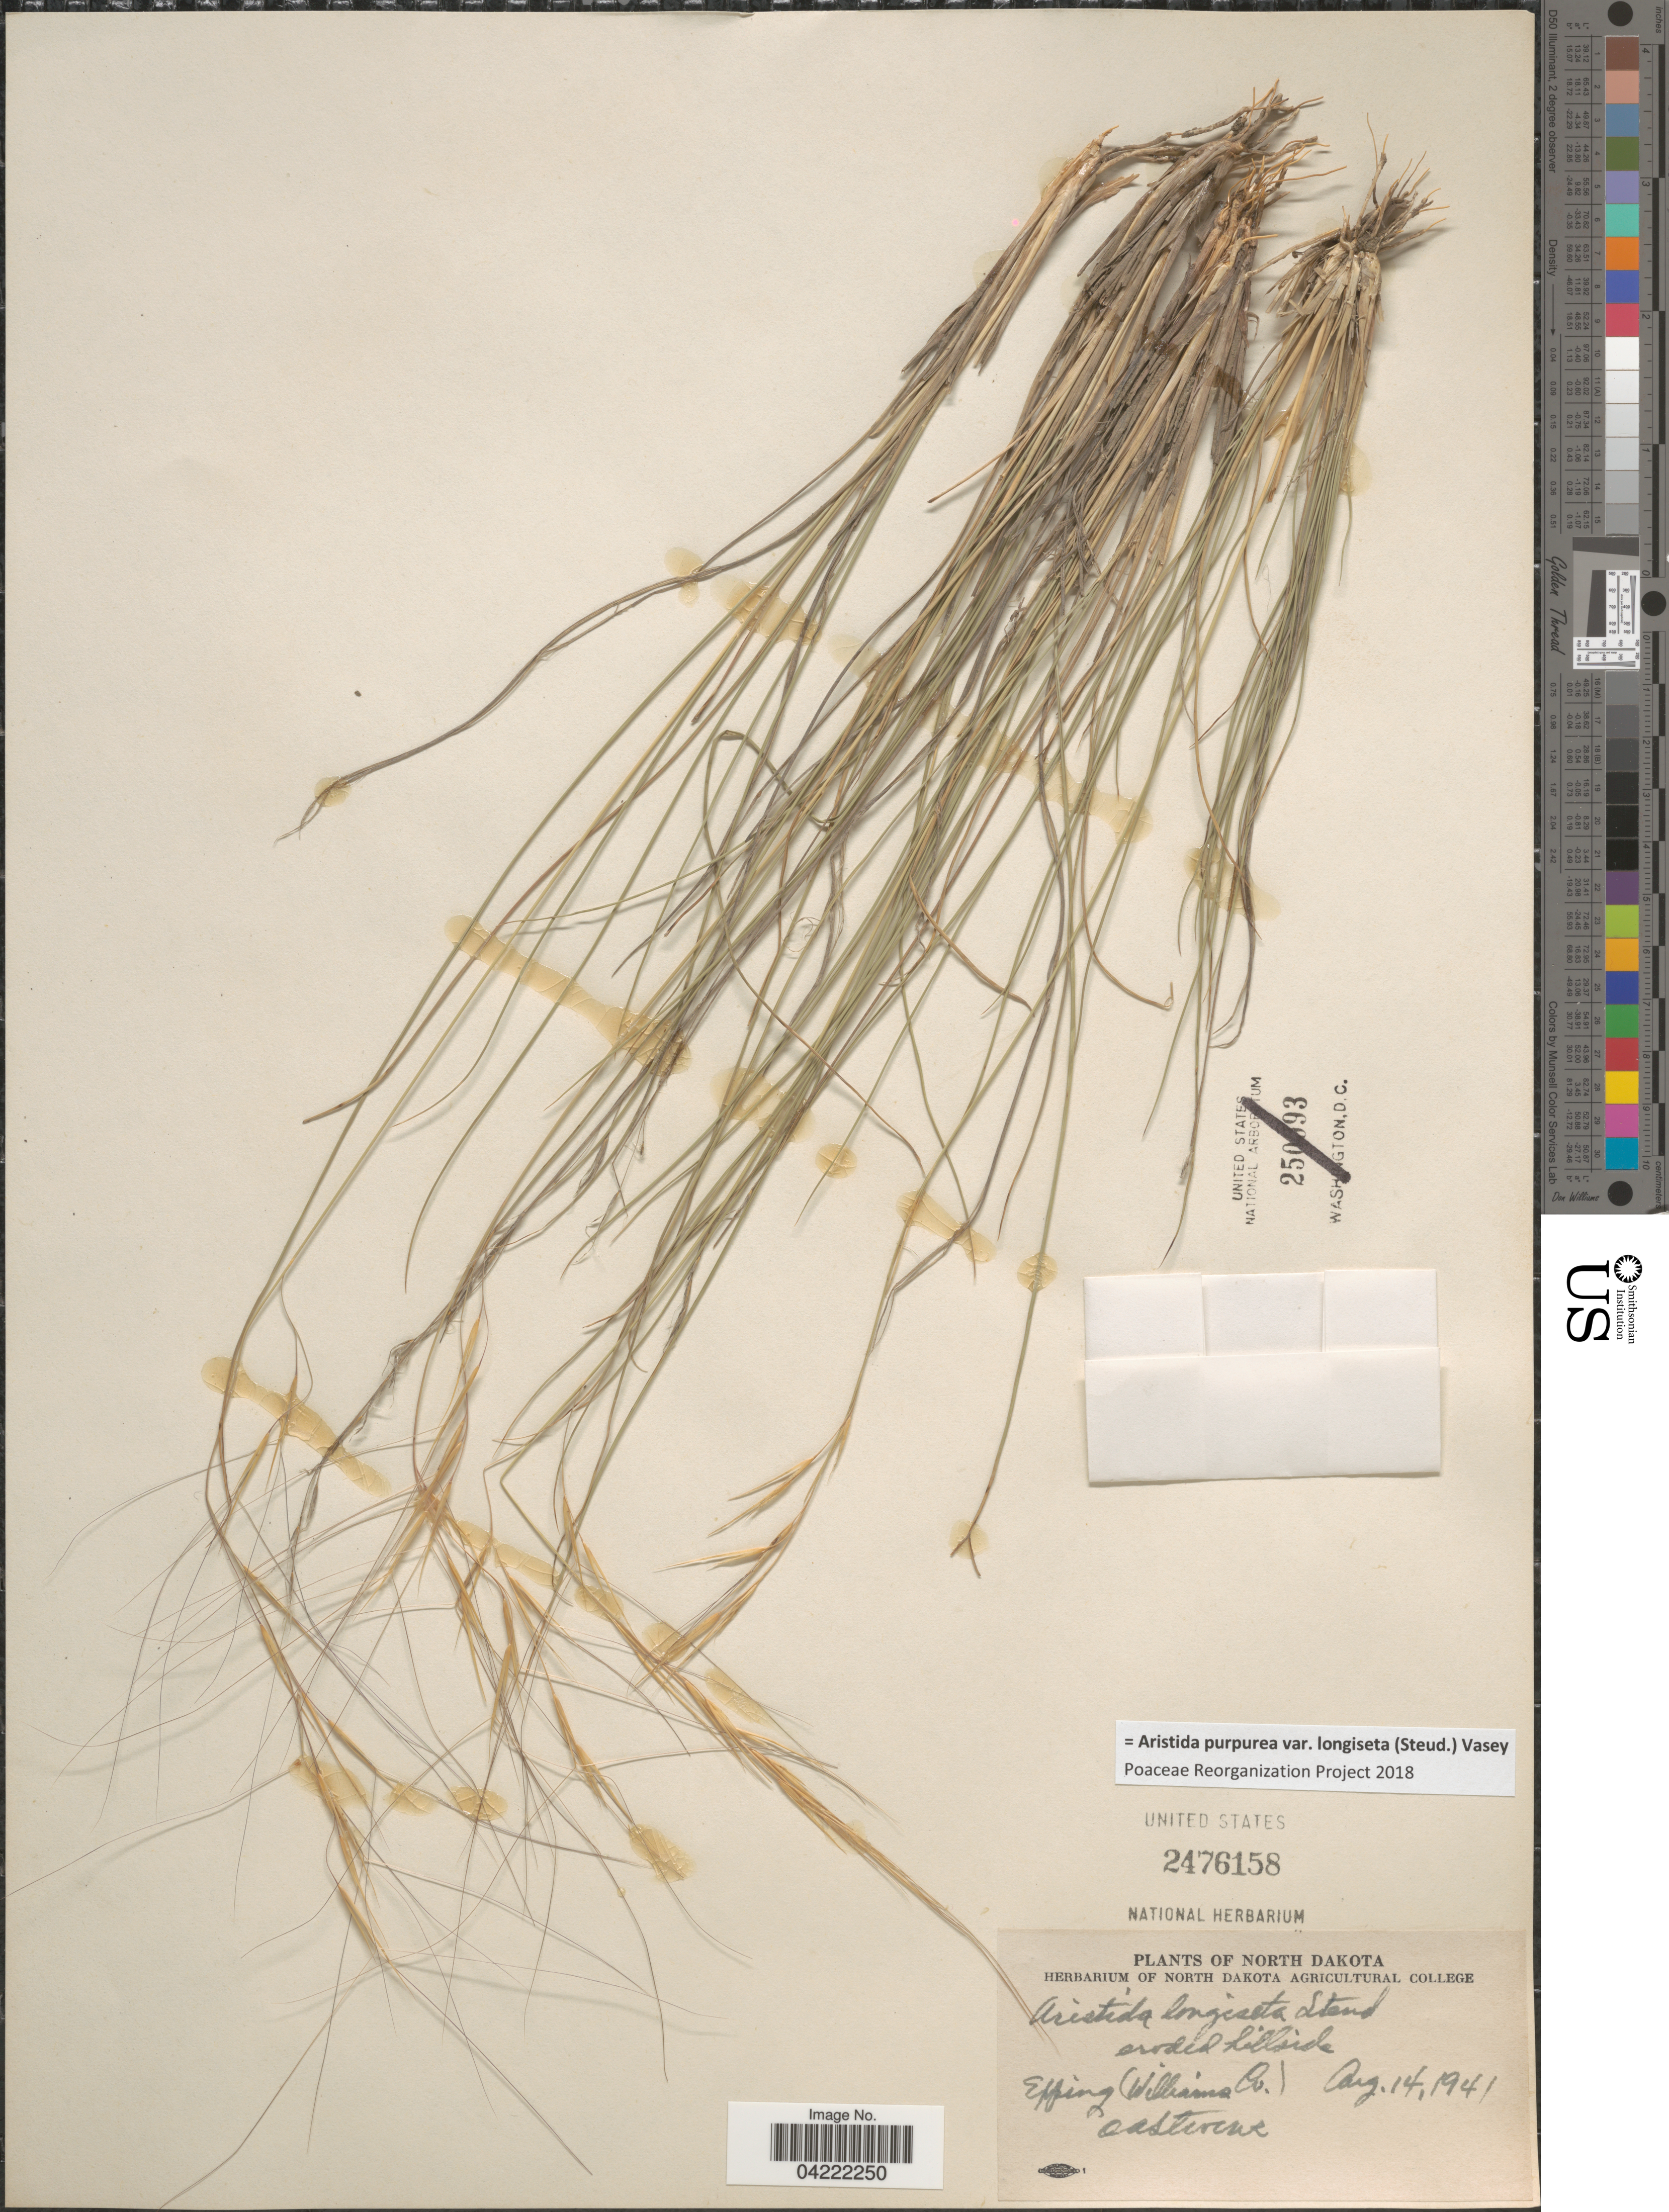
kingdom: Plantae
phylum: Tracheophyta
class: Liliopsida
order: Poales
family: Poaceae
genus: Aristida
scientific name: Aristida purpurea var. longiseta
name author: (Steud.) Vasey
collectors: O. A. Stevens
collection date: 1941-08-14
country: United States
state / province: North Dakota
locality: Eroded hillside. Epping (Williams Co.).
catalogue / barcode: US 2476158